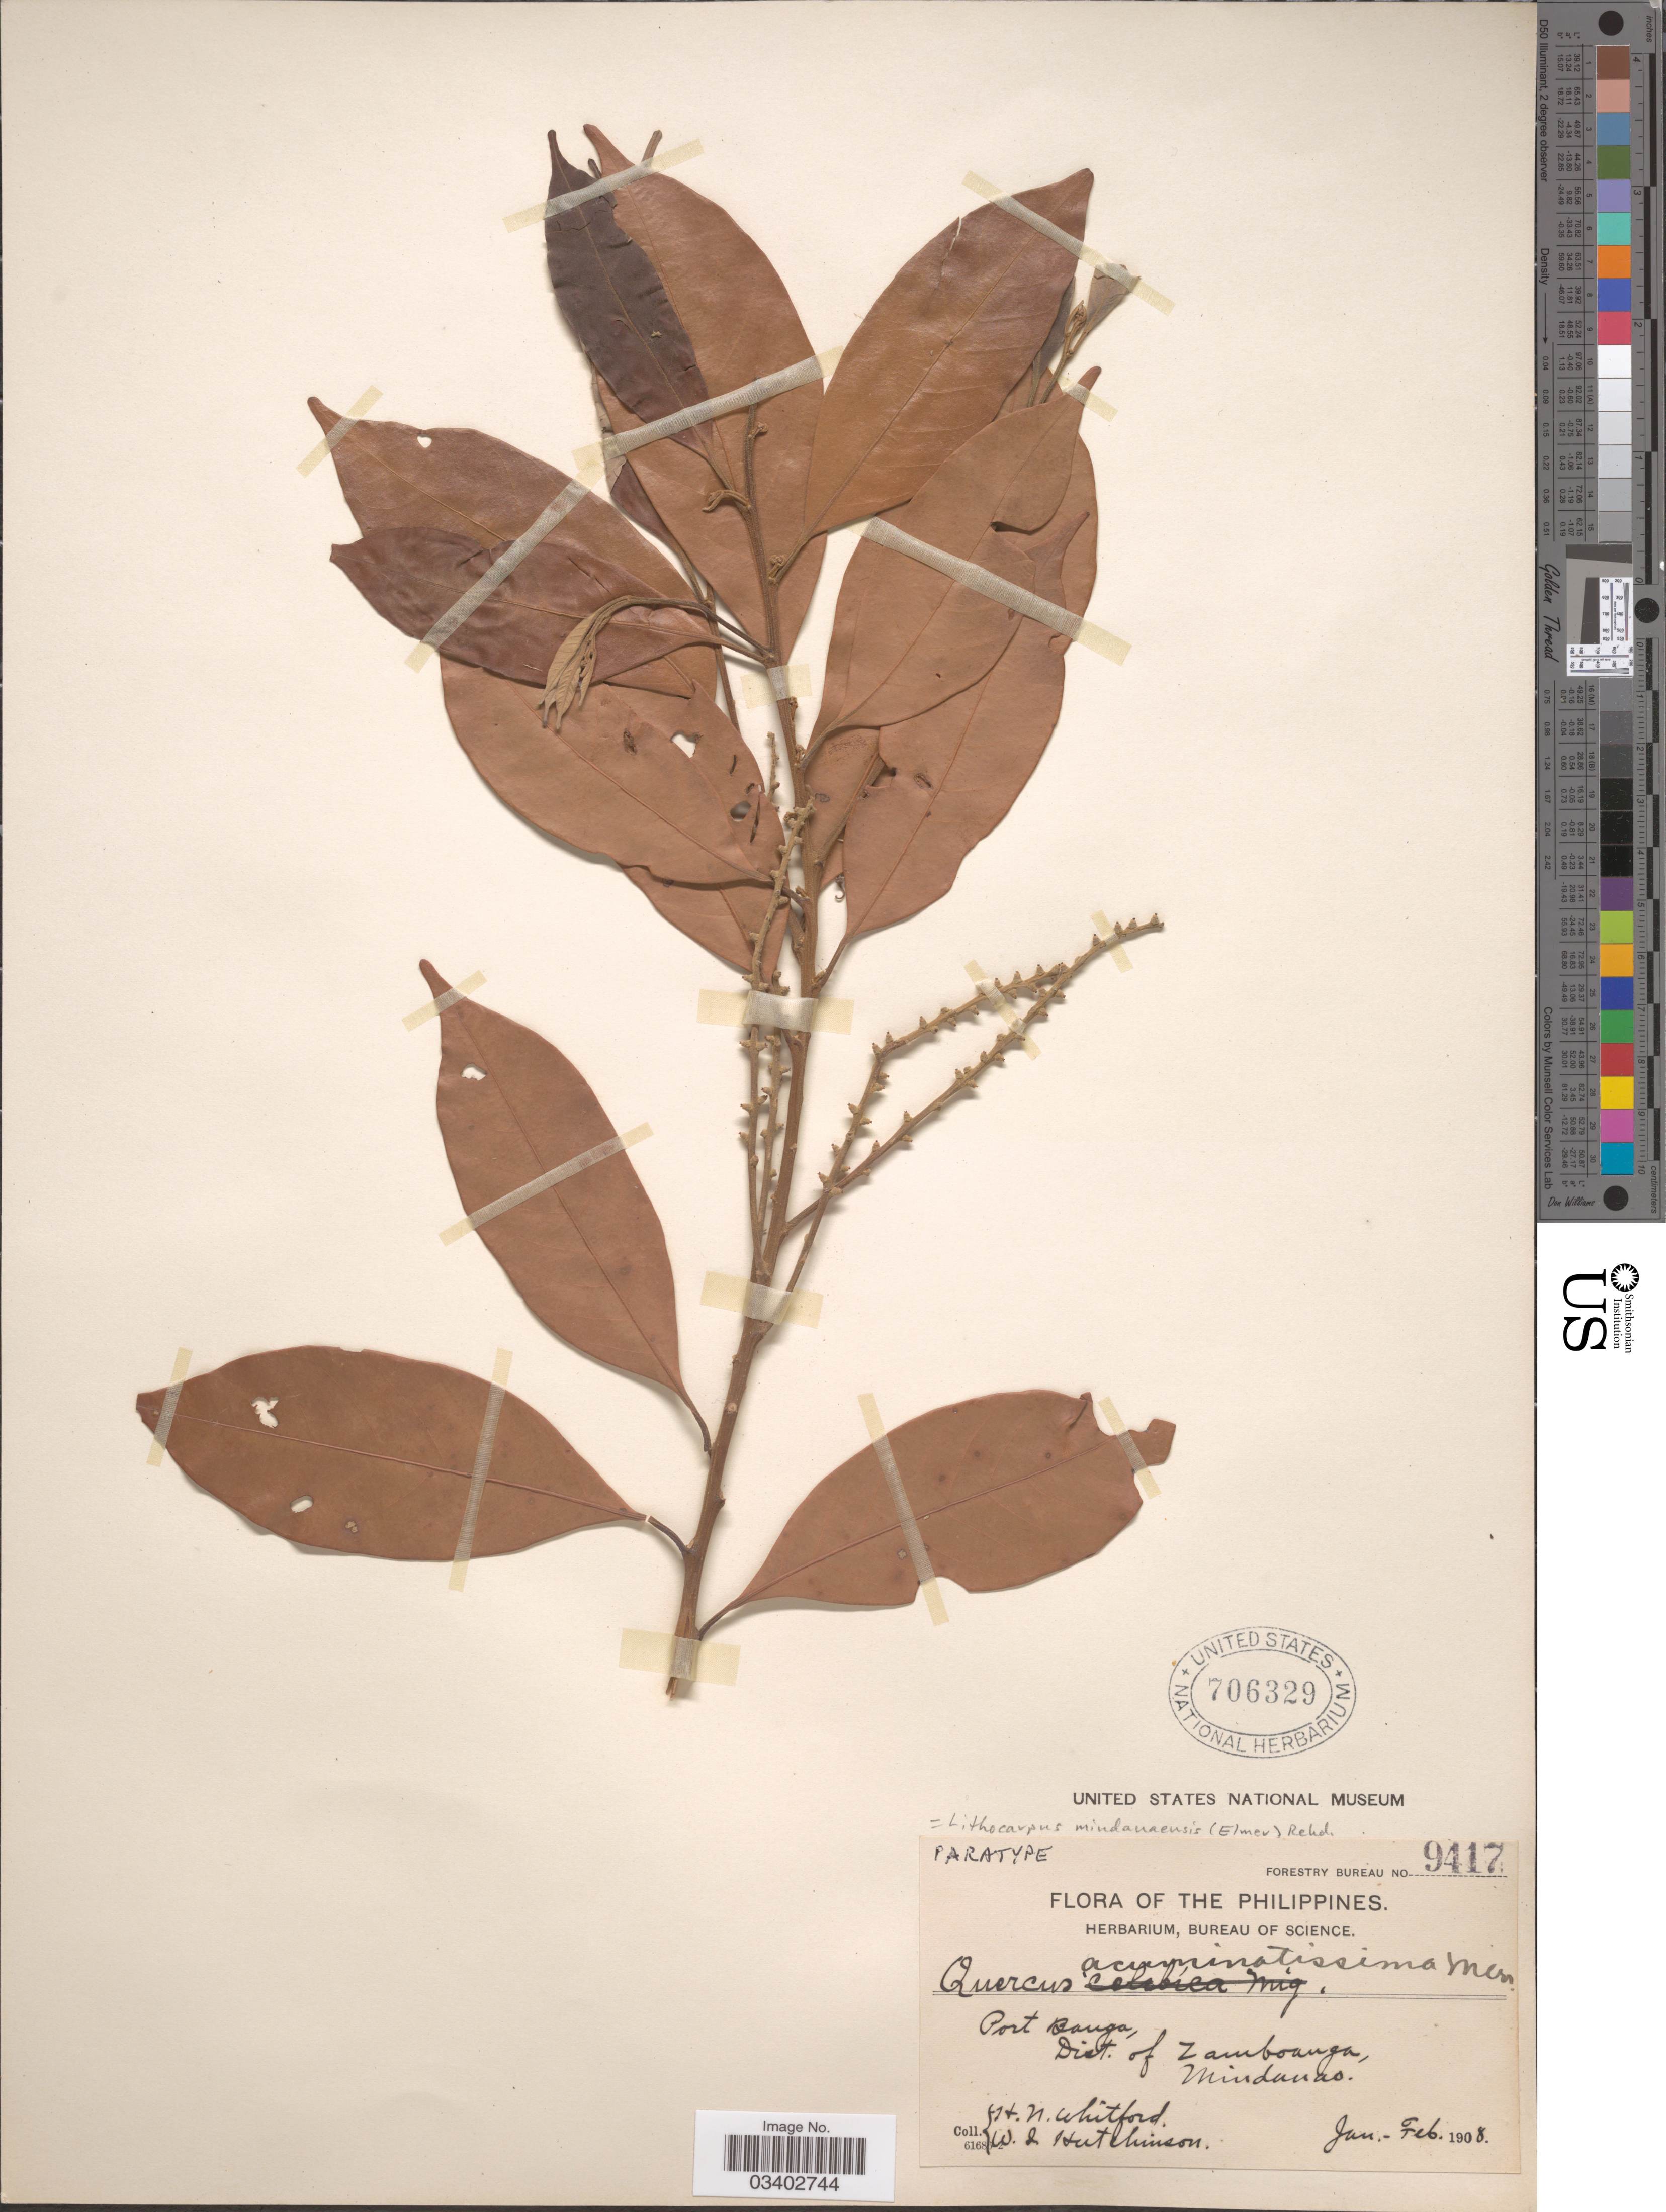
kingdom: Plantae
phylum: Tracheophyta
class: Magnoliopsida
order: Fagales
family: Fagaceae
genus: Lithocarpus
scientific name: Lithocarpus mindanaensis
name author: (Elmer) Rehder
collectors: H. N. Whitford & W. I. Hutchinson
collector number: Forestry Bureau 9417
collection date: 1908-01/1908-02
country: Philippines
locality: Port Banga, Dist. of Zamboanga, Mindanao.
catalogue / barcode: US 706329